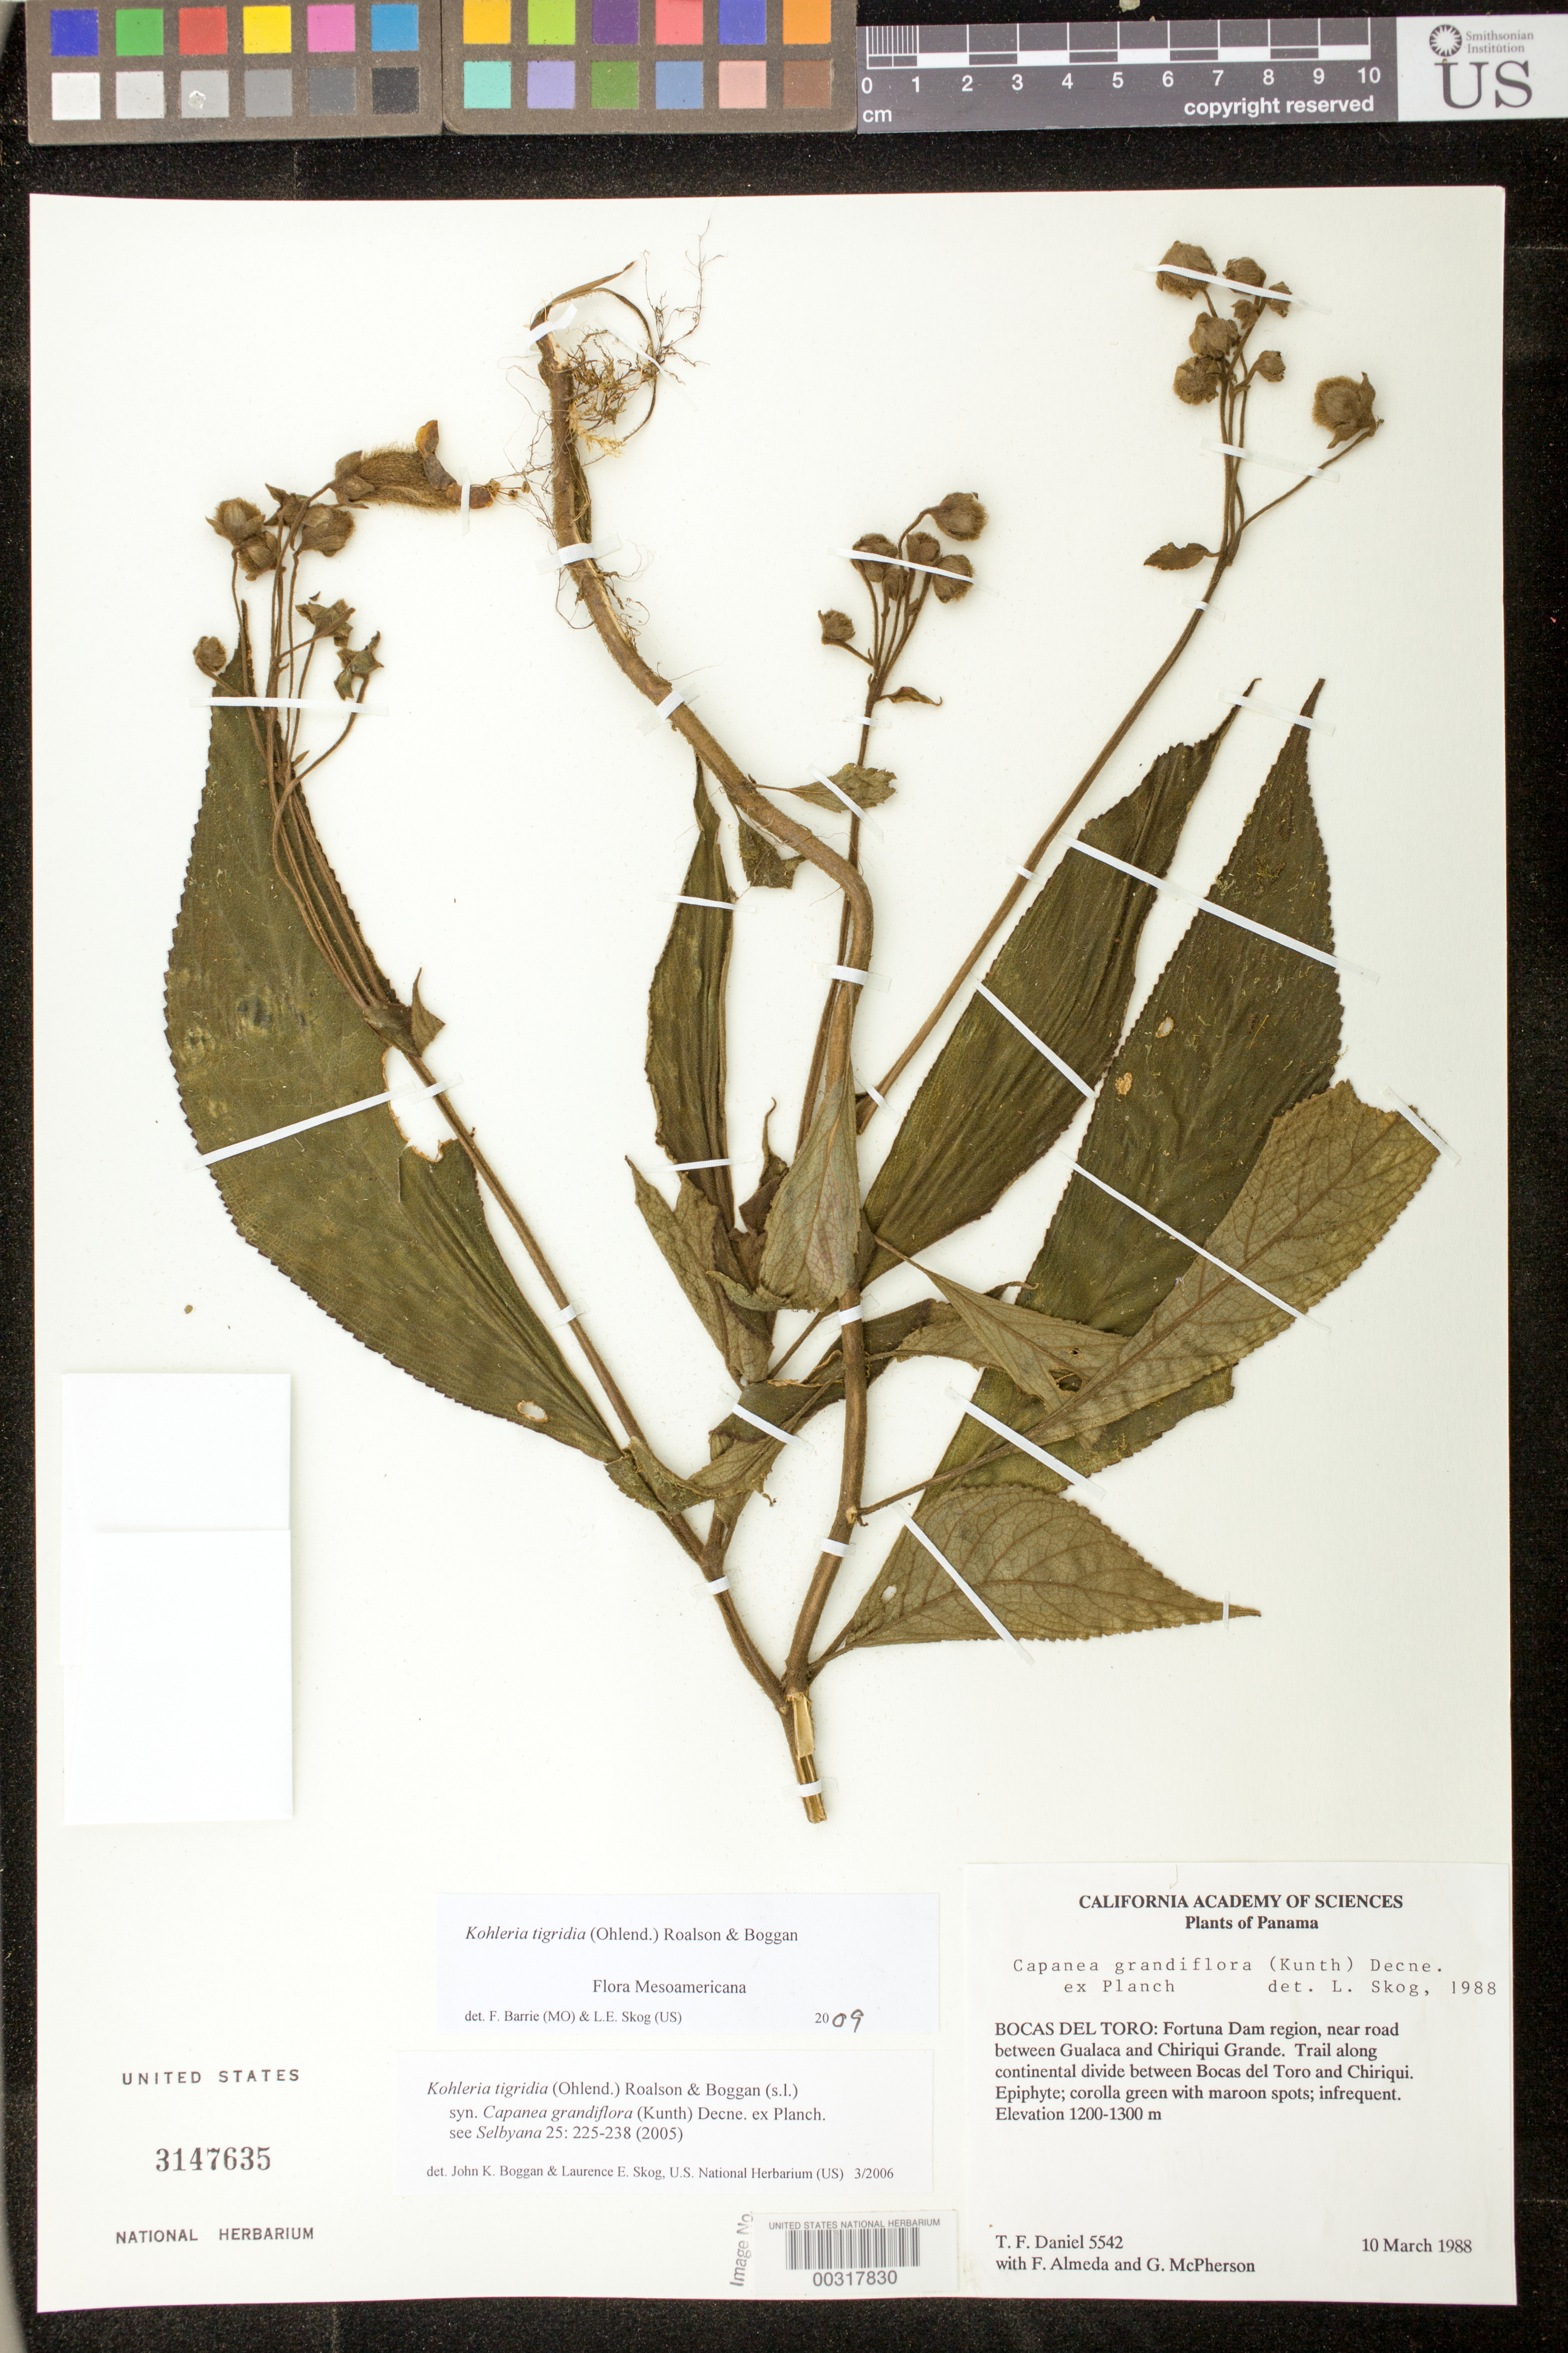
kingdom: Plantae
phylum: Tracheophyta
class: Magnoliopsida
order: Lamiales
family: Gesneriaceae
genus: Kohleria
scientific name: Kohleria tigridia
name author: (Ohlend.) Roalson & Boggan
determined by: Boggan, J. K.; Skog, L. E.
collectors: T. F. Daniel, F. Almeda & G. D. McPherson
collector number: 5542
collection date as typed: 10 Mar 1988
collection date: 1988-03-10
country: Panama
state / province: Bocas del Toro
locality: Fortuna Dam region, near rd between Gualaca + Chiriqui Grande, trail along continental divide between Bocas del Toro + Chiriqui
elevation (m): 1200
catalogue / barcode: US 3147635